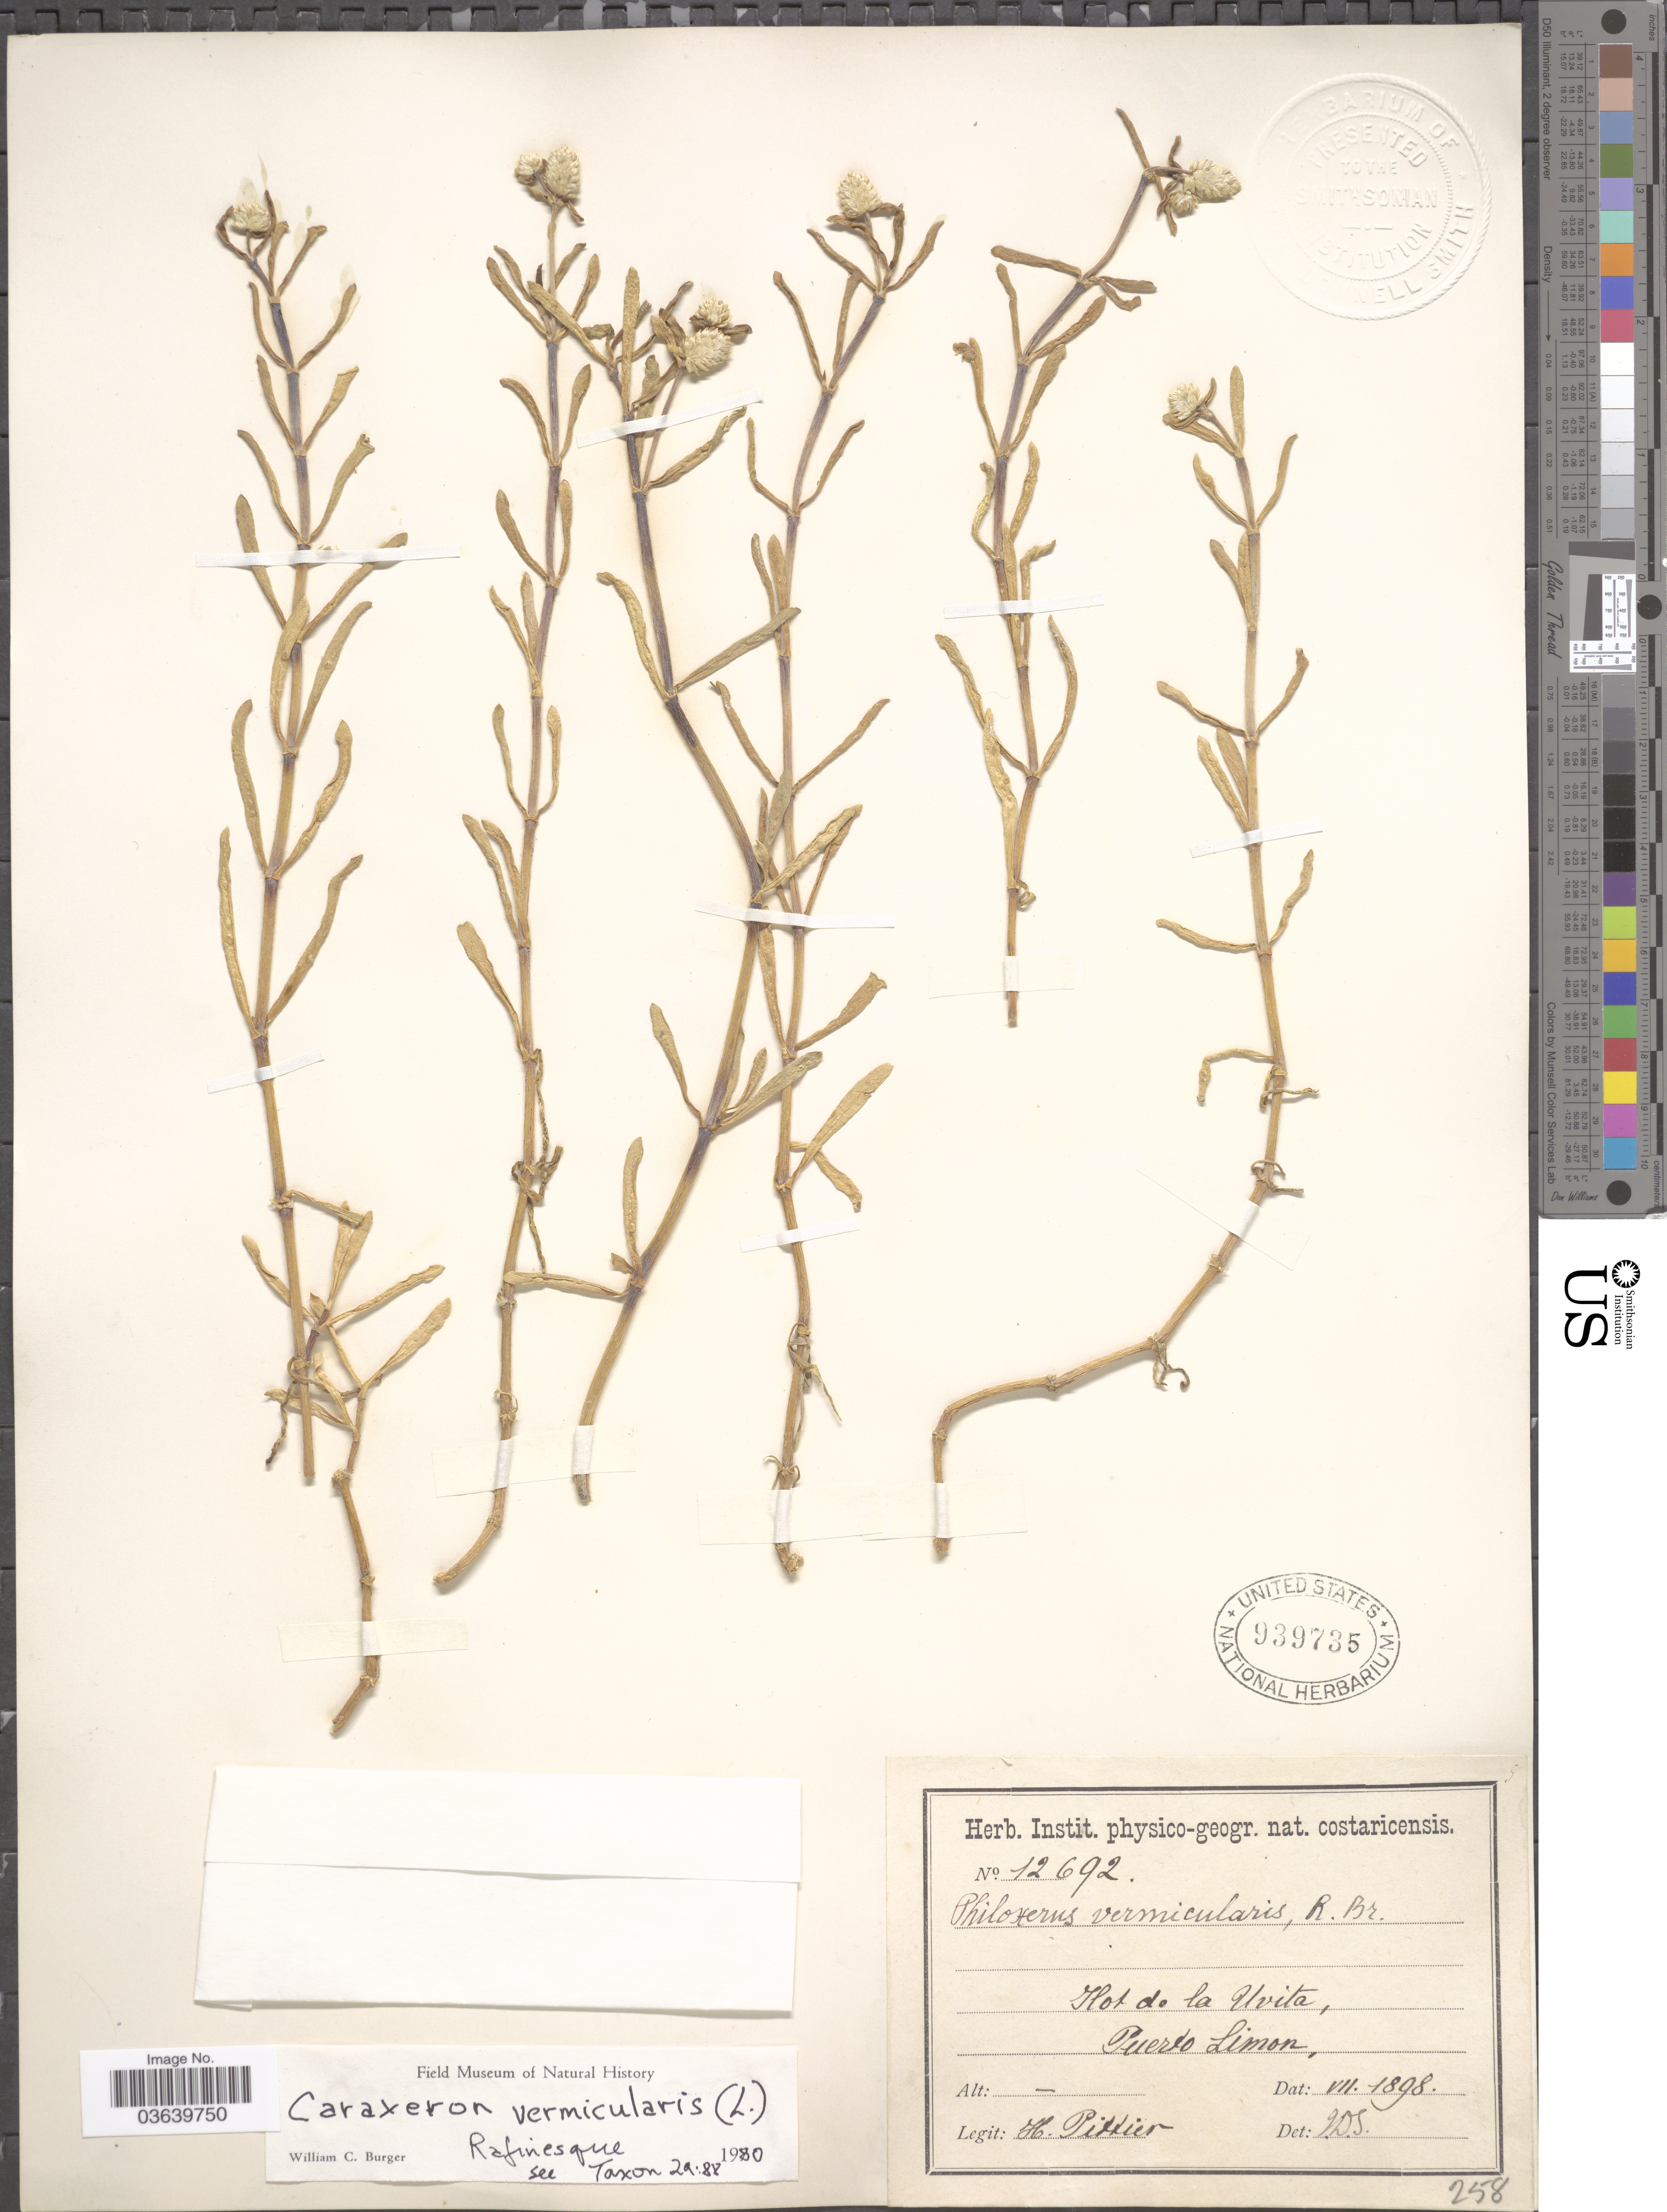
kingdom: Plantae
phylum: Tracheophyta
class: Magnoliopsida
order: Caryophyllales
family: Amaranthaceae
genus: Gomphrena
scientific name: Gomphrena vermicularis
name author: L.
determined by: Strong, Mark T., (BOT), Smithsonian Institution - National Museum of Natural History (UNITED STATES)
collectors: H. F. Pittier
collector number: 12692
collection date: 1898-07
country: Costa Rica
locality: Ilot de la Uvita, Puerto Limon.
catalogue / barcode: US 939735